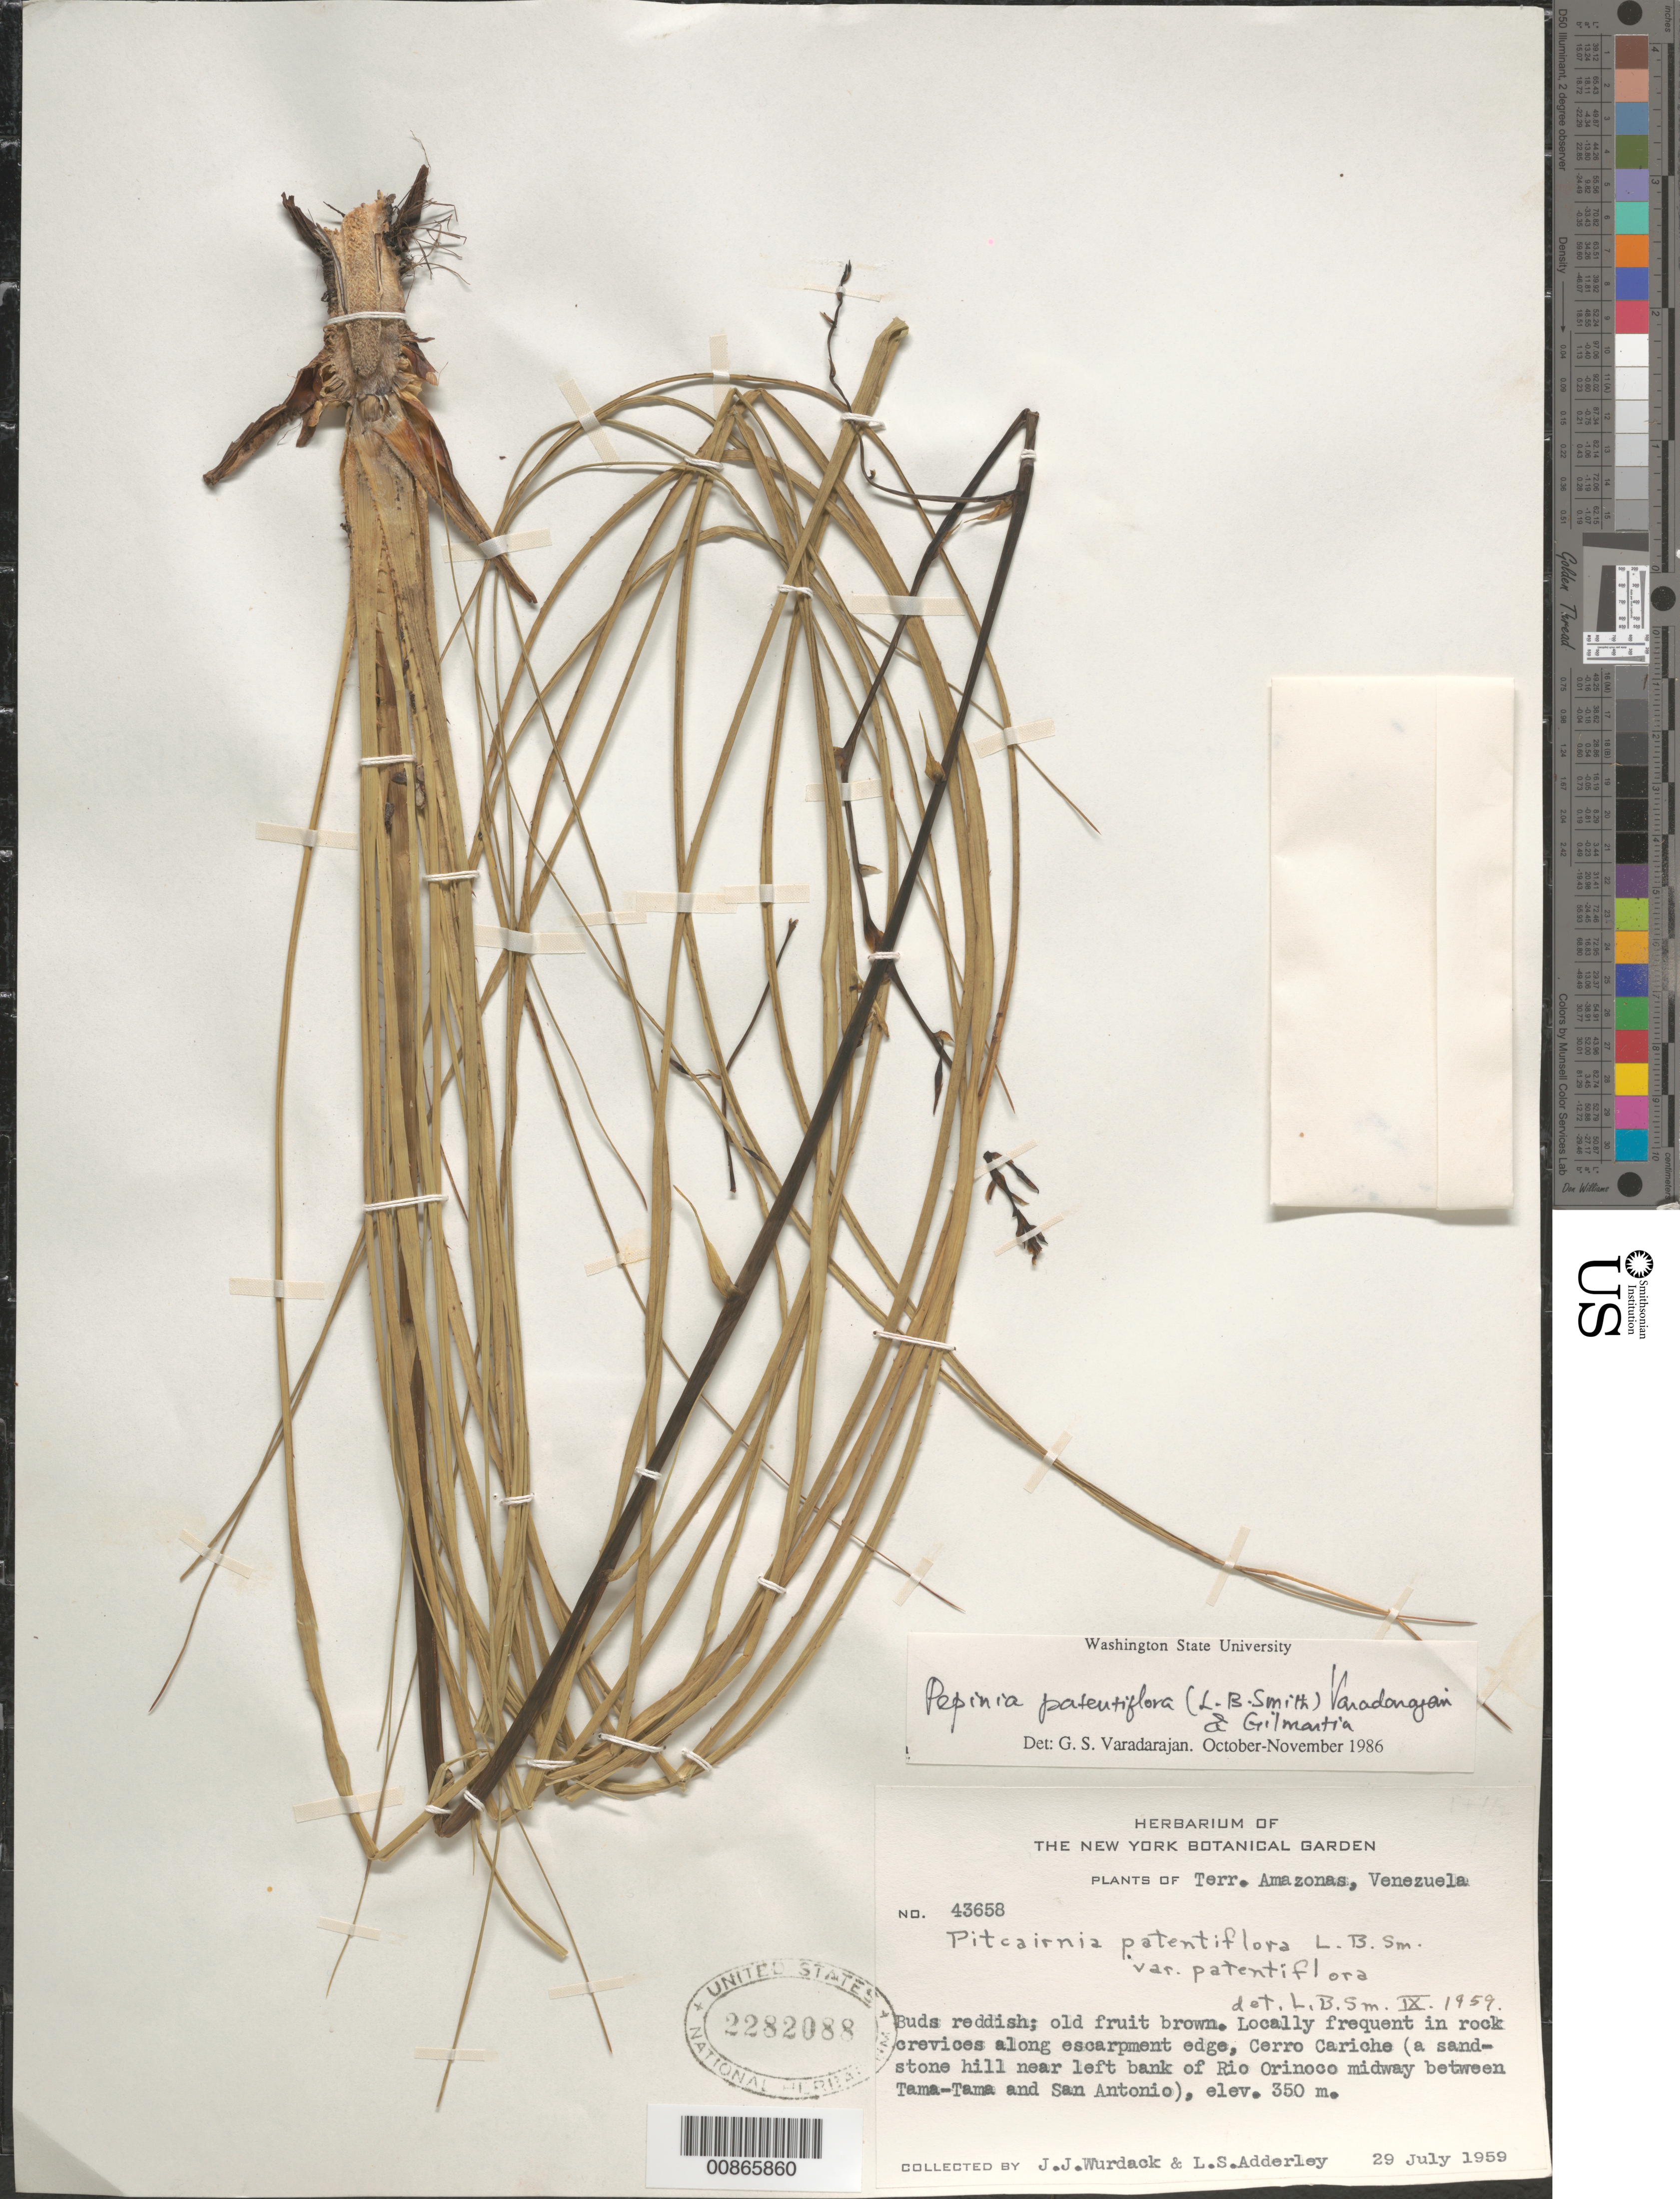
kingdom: Plantae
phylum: Tracheophyta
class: Liliopsida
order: Poales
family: Bromeliaceae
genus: Pitcairnia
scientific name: Pitcairnia patentiflora var. patentiflora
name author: L.B. Sm.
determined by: Smith, Lyman B., (US), NMNH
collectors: J. J. Wurdack & L. S. Adderley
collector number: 43658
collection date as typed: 29-Jul-59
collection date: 1959-07-29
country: Venezuela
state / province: Amazonas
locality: Cerro Cariche; Río Orinoco, left bank; 1/2 way between Tama Tama and San Antonio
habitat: Rock crevices along escarpment edge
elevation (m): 350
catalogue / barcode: US 2282088